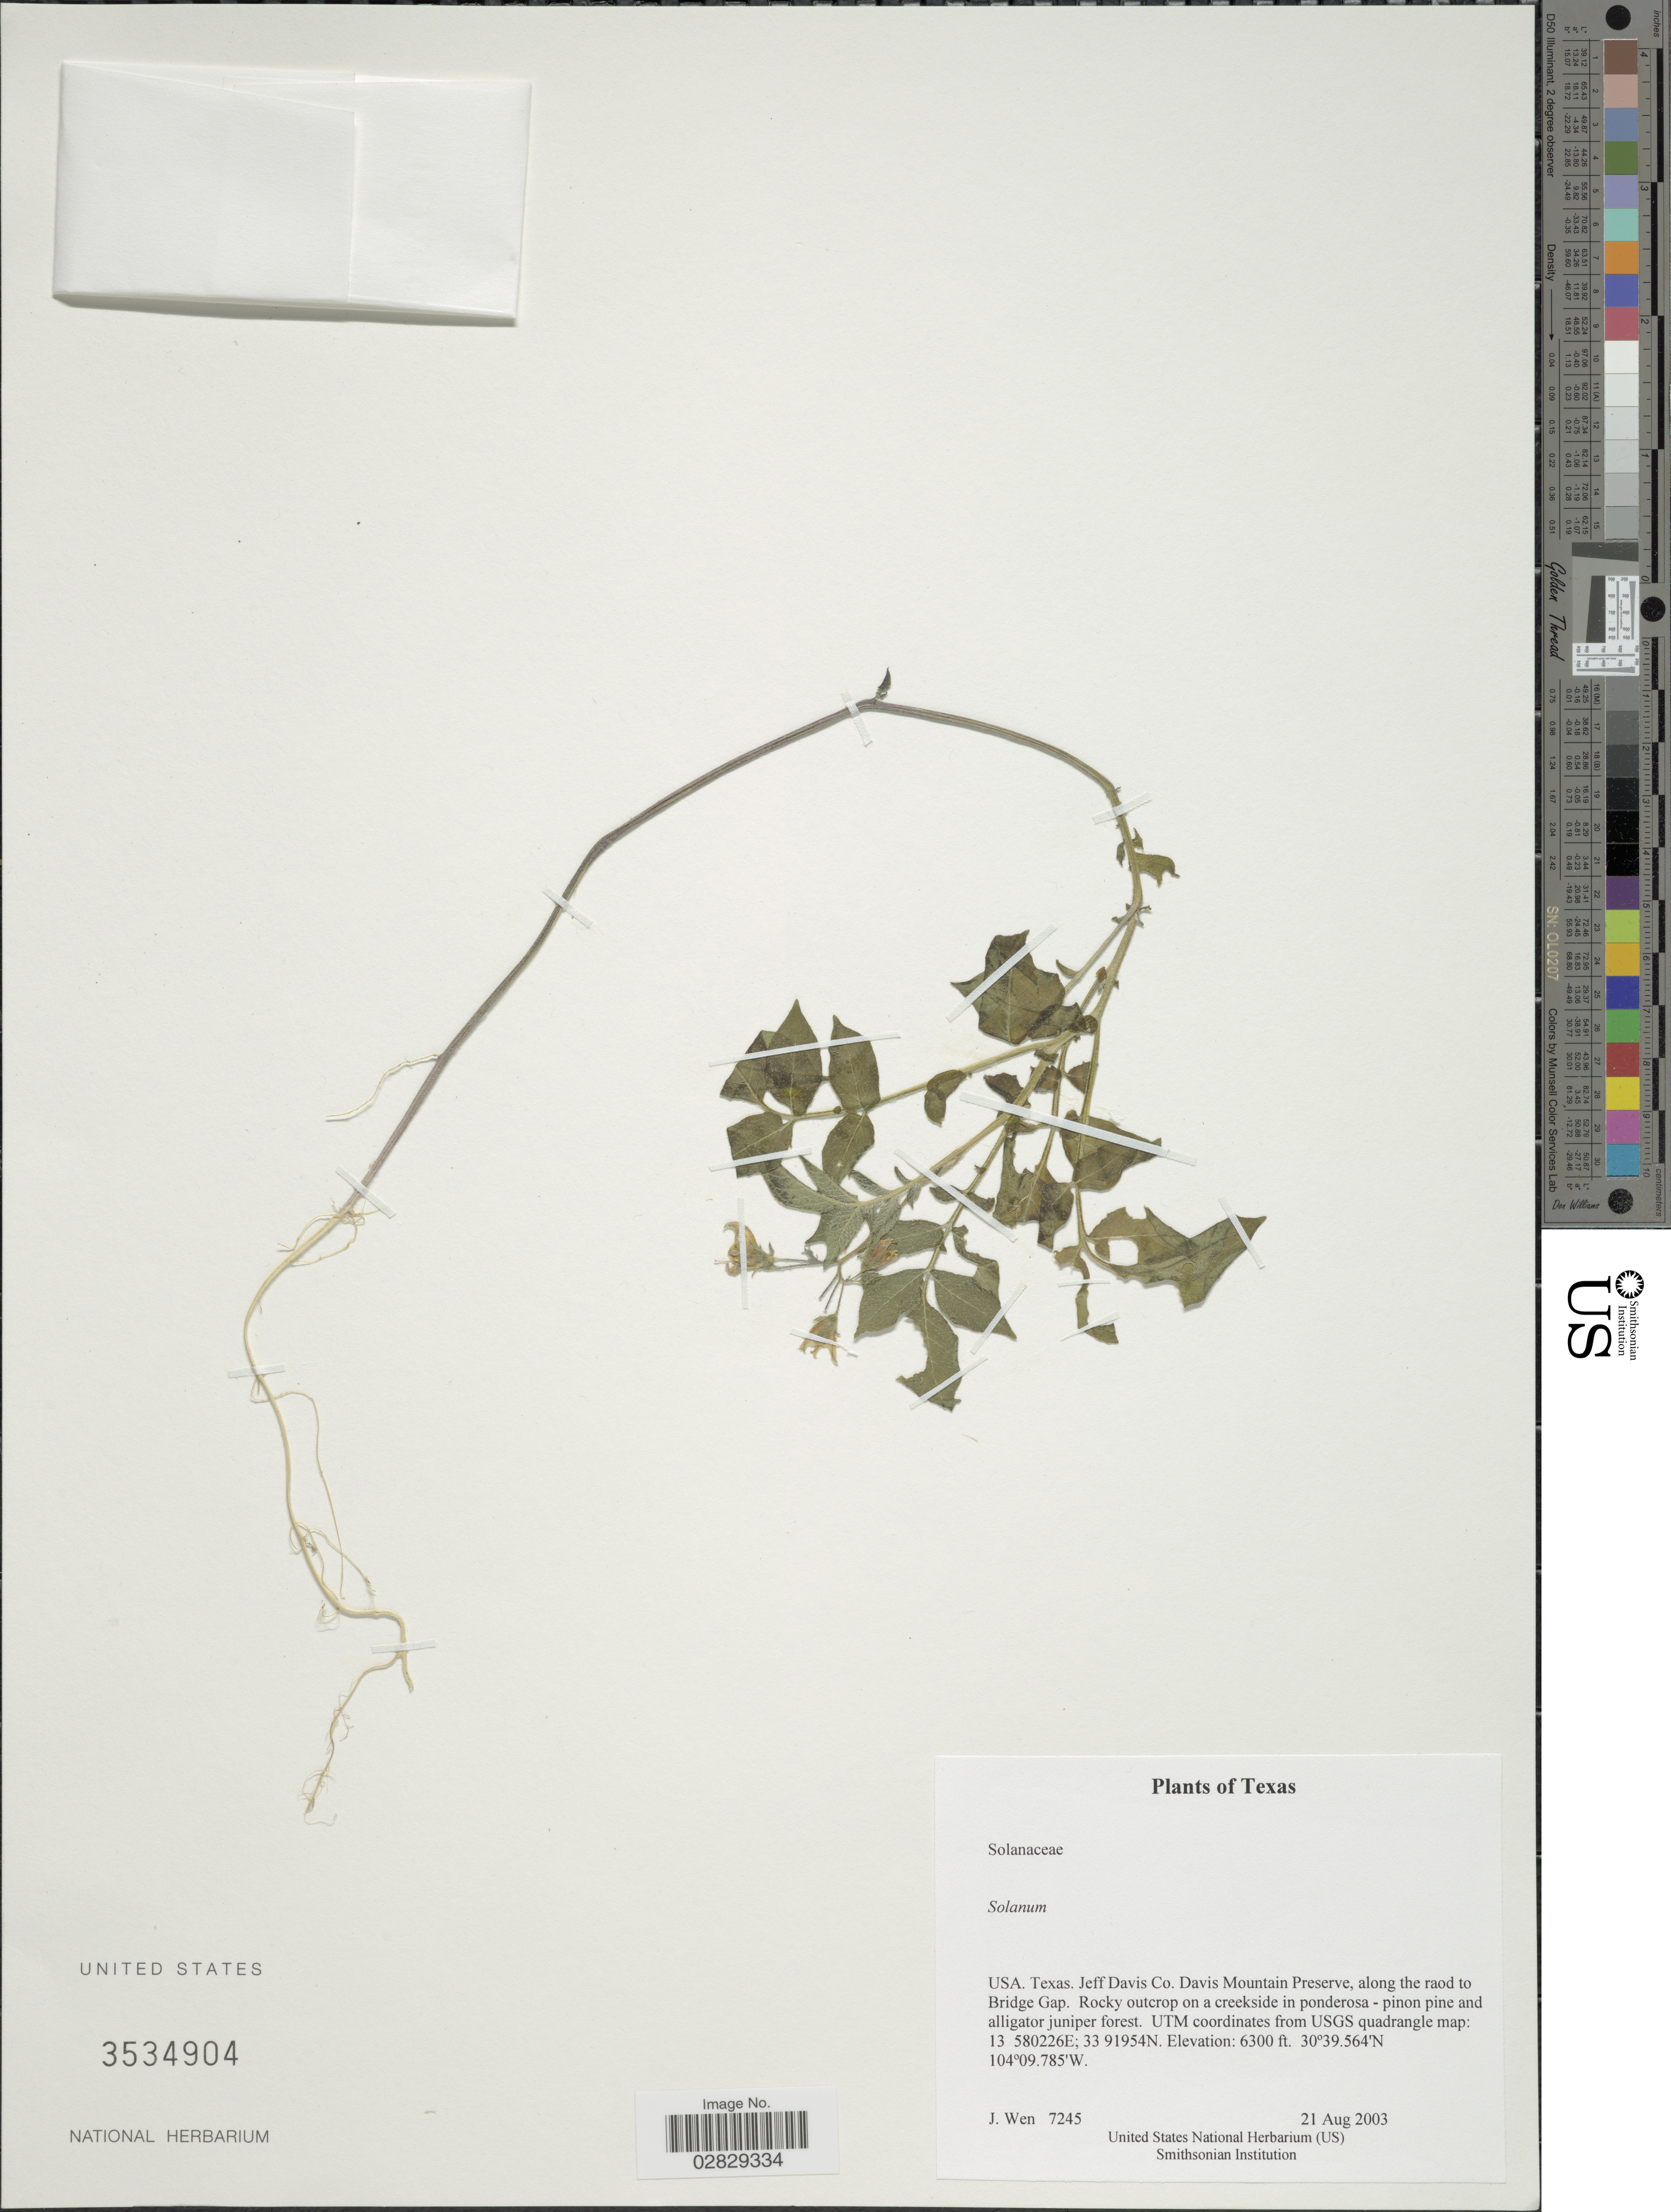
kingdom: Plantae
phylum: Tracheophyta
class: Magnoliopsida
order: Solanales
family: Solanaceae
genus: Solanum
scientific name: Solanum sp.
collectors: J. Wen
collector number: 7245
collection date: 2003-08-21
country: United States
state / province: Texas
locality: Jeff Davis Co. Davis Mountain Preserve, along the road to Bridge Gap. UTM coordinates from USGS quadrangle map: 13 580226E;33 91954N.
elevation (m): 1920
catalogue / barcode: US 3534904